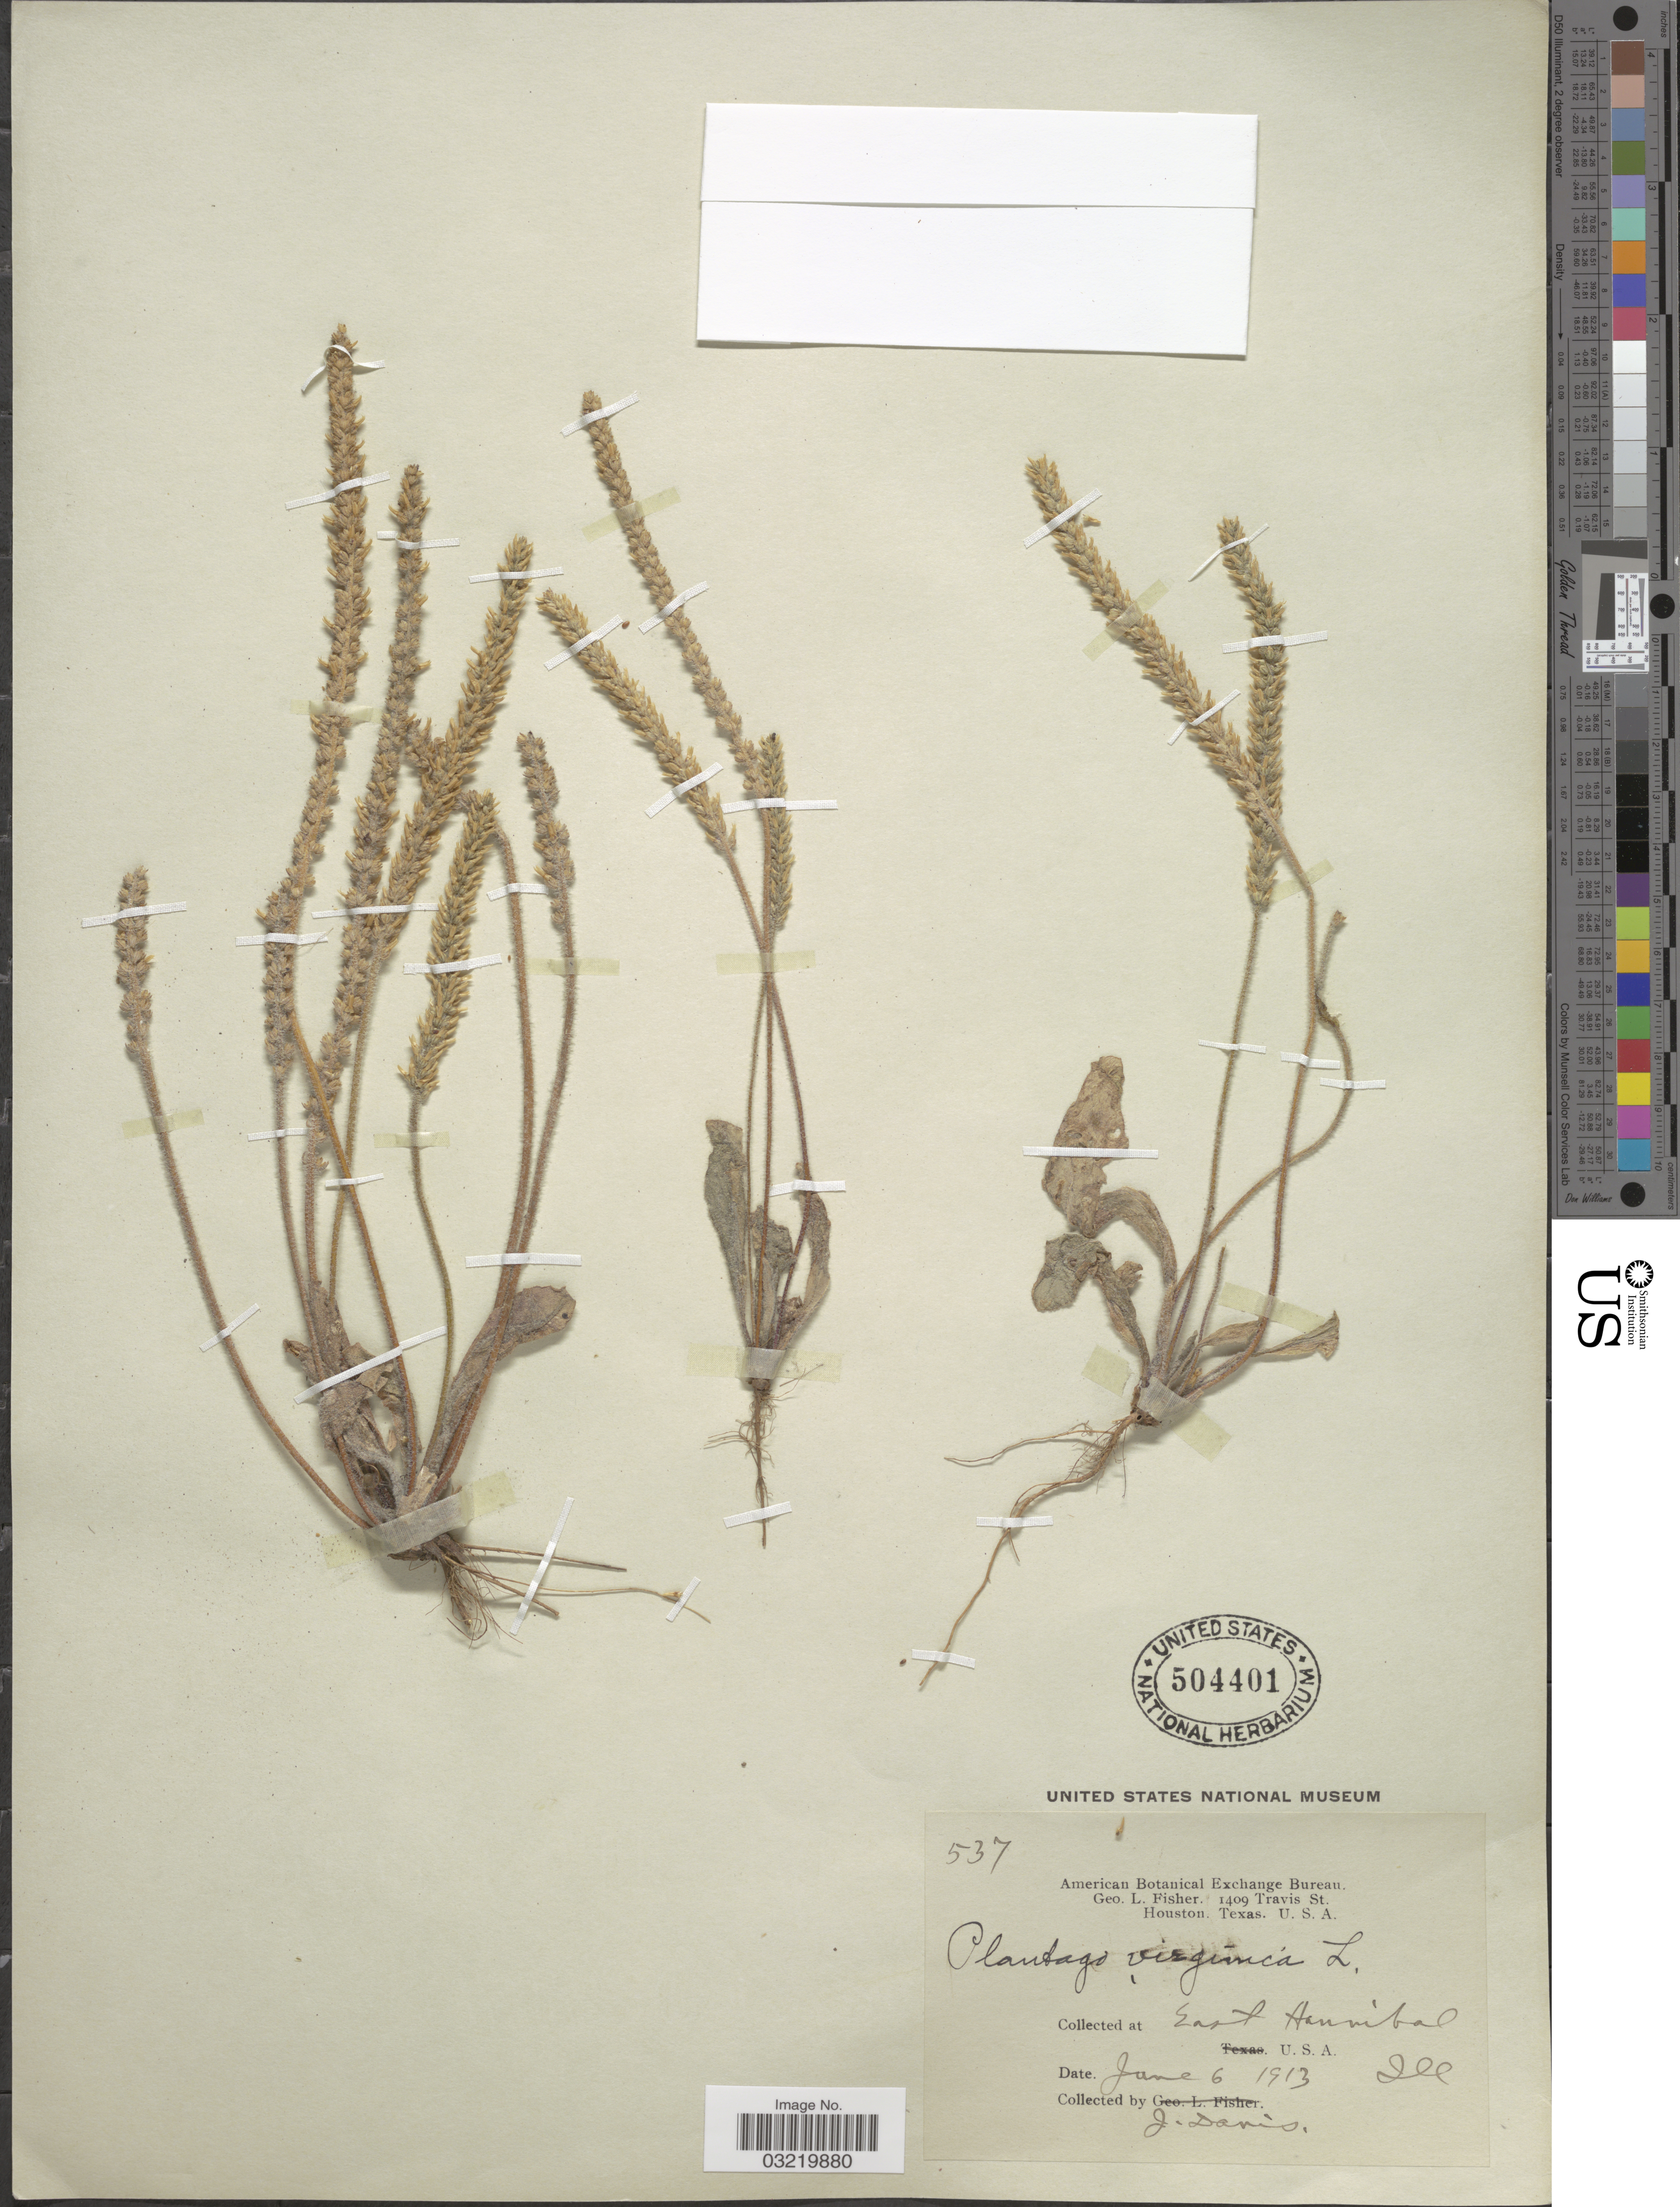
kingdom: Plantae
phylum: Tracheophyta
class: Magnoliopsida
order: Lamiales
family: Plantaginaceae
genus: Plantago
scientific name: Plantago virginica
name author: L.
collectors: J. Davis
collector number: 537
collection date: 1913-06-06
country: United States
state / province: Illinois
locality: East Hannibal. Ill.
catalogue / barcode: US 504401